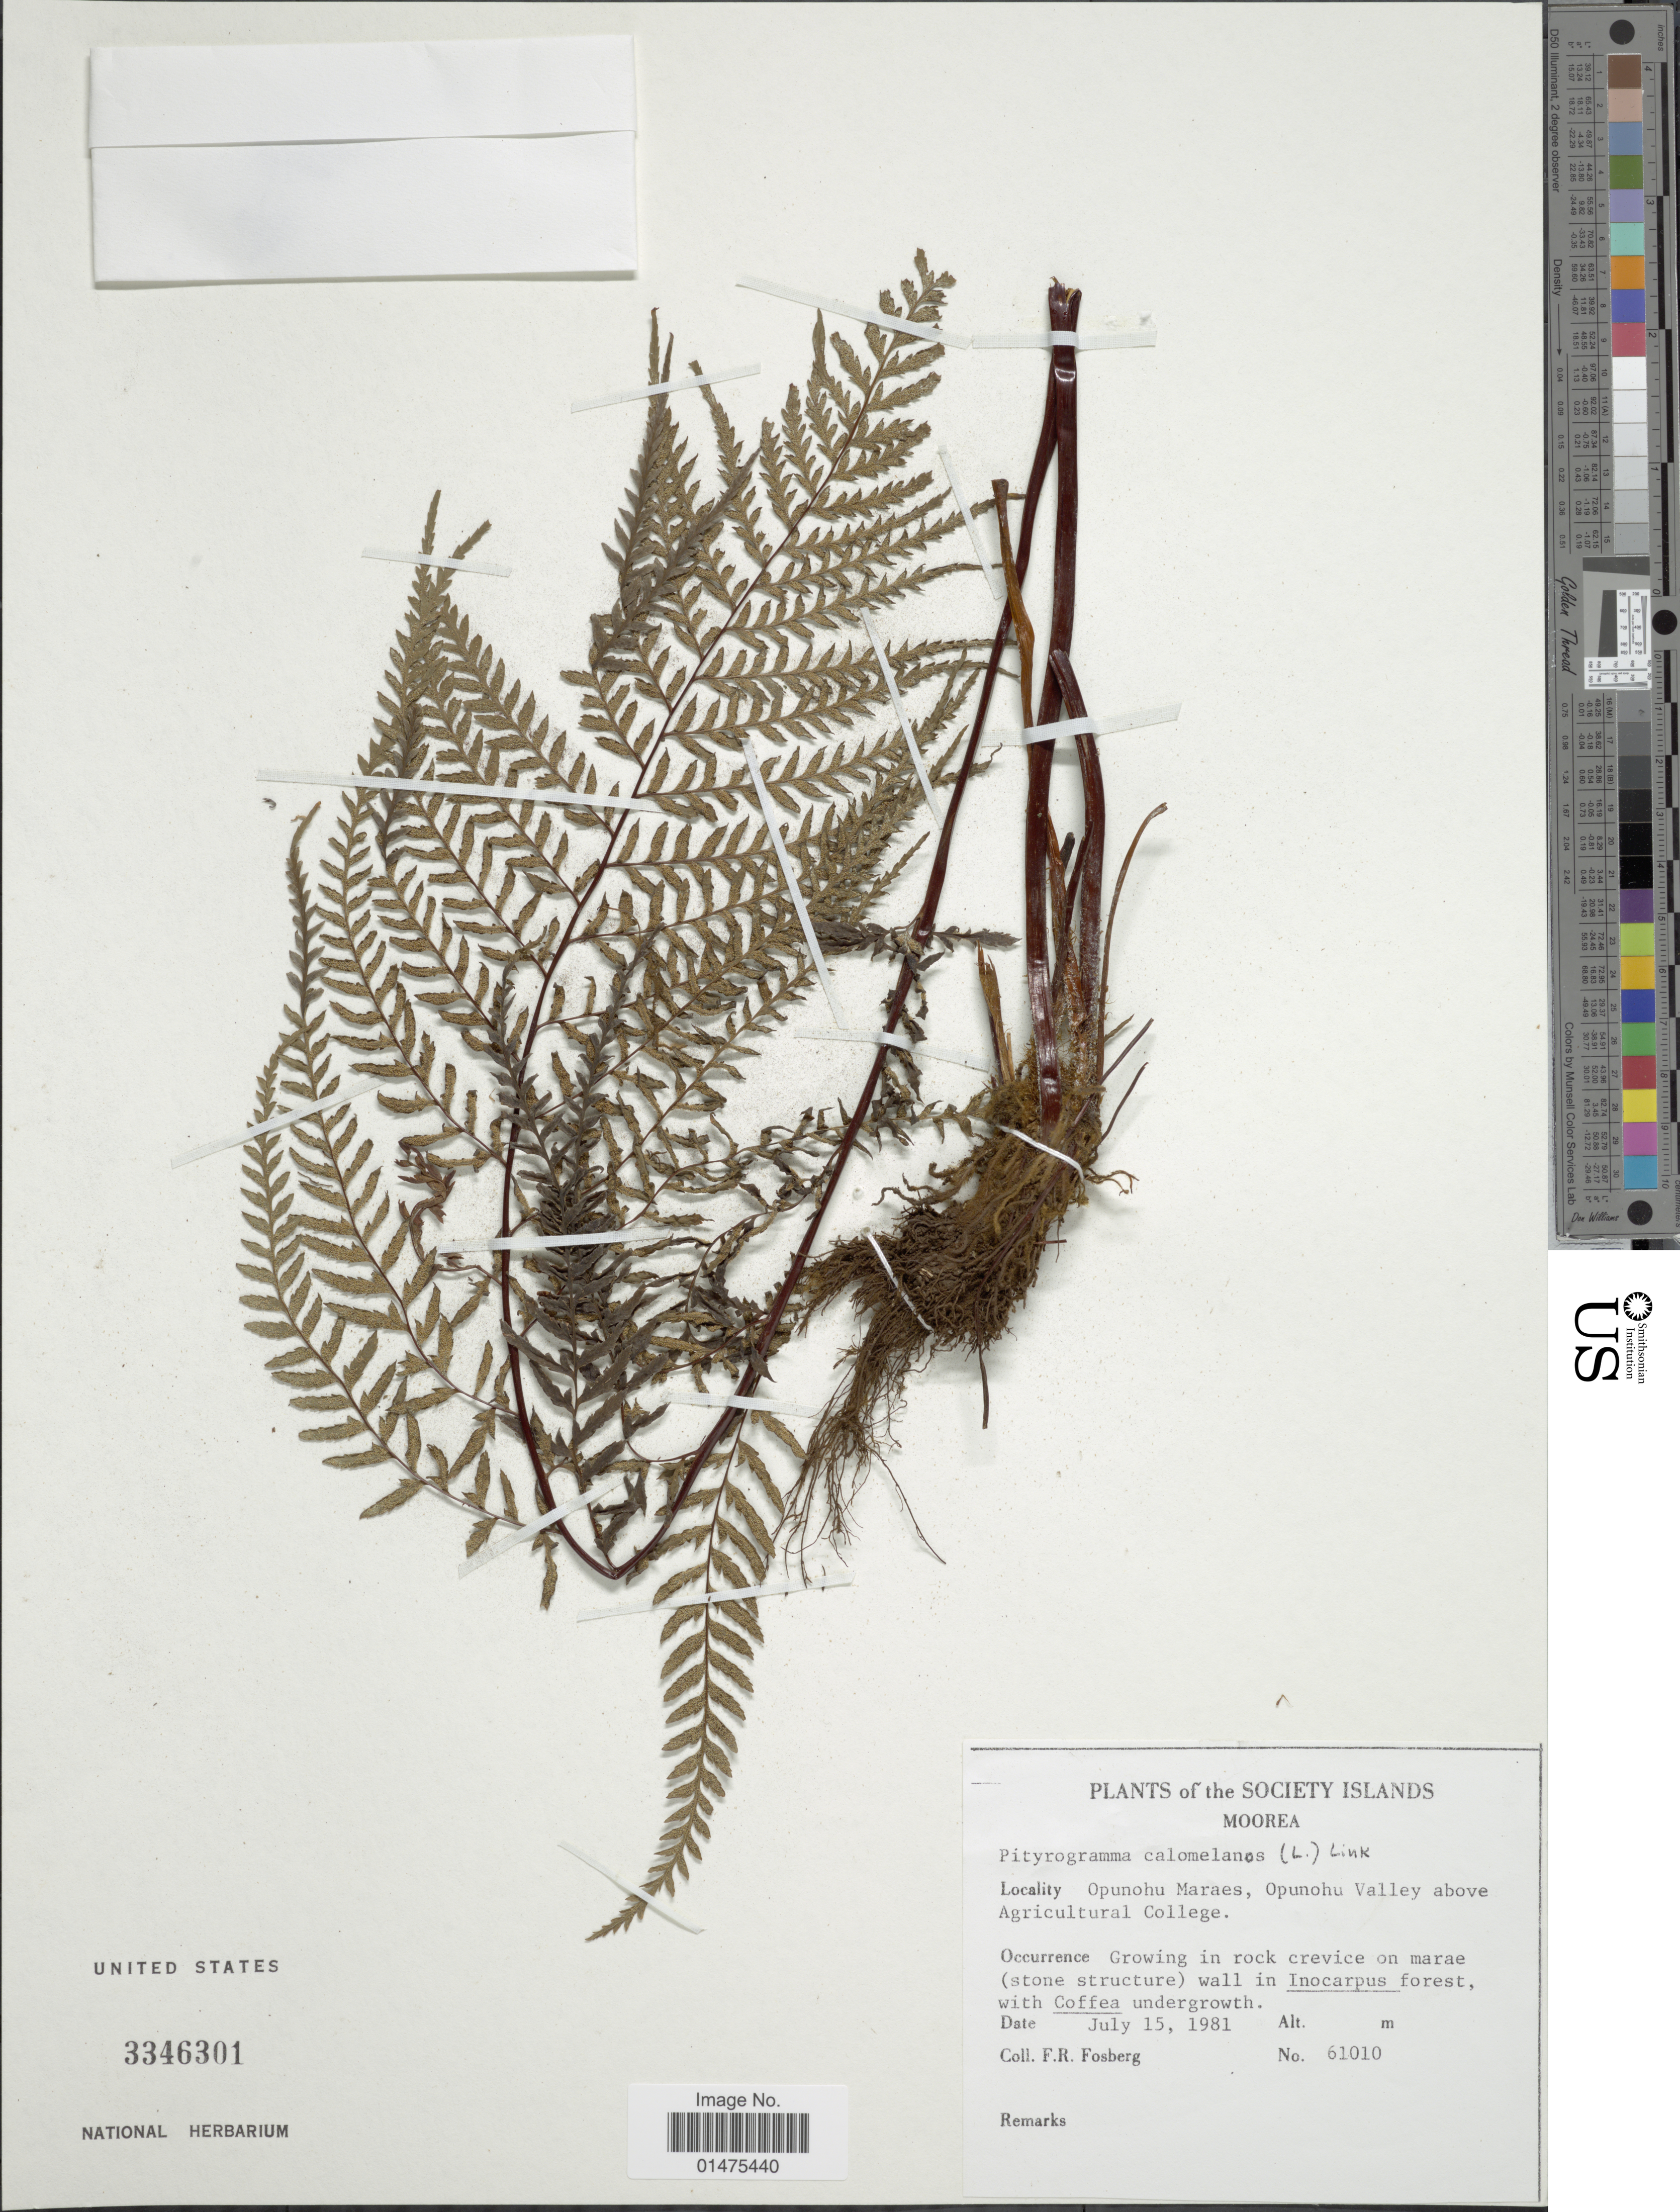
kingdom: Plantae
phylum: Tracheophyta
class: Polypodiopsida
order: Polypodiales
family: Pteridaceae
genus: Pityrogramma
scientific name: Pityrogramma calomelanos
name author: (L.) Link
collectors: F. R. Fosberg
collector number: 61010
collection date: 1981-07-15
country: French Polynesia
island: Moorea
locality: The Society Islands, Moorea, Opunohu Maraes, Opunohu Valley above Agricultural College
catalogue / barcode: US 3346301